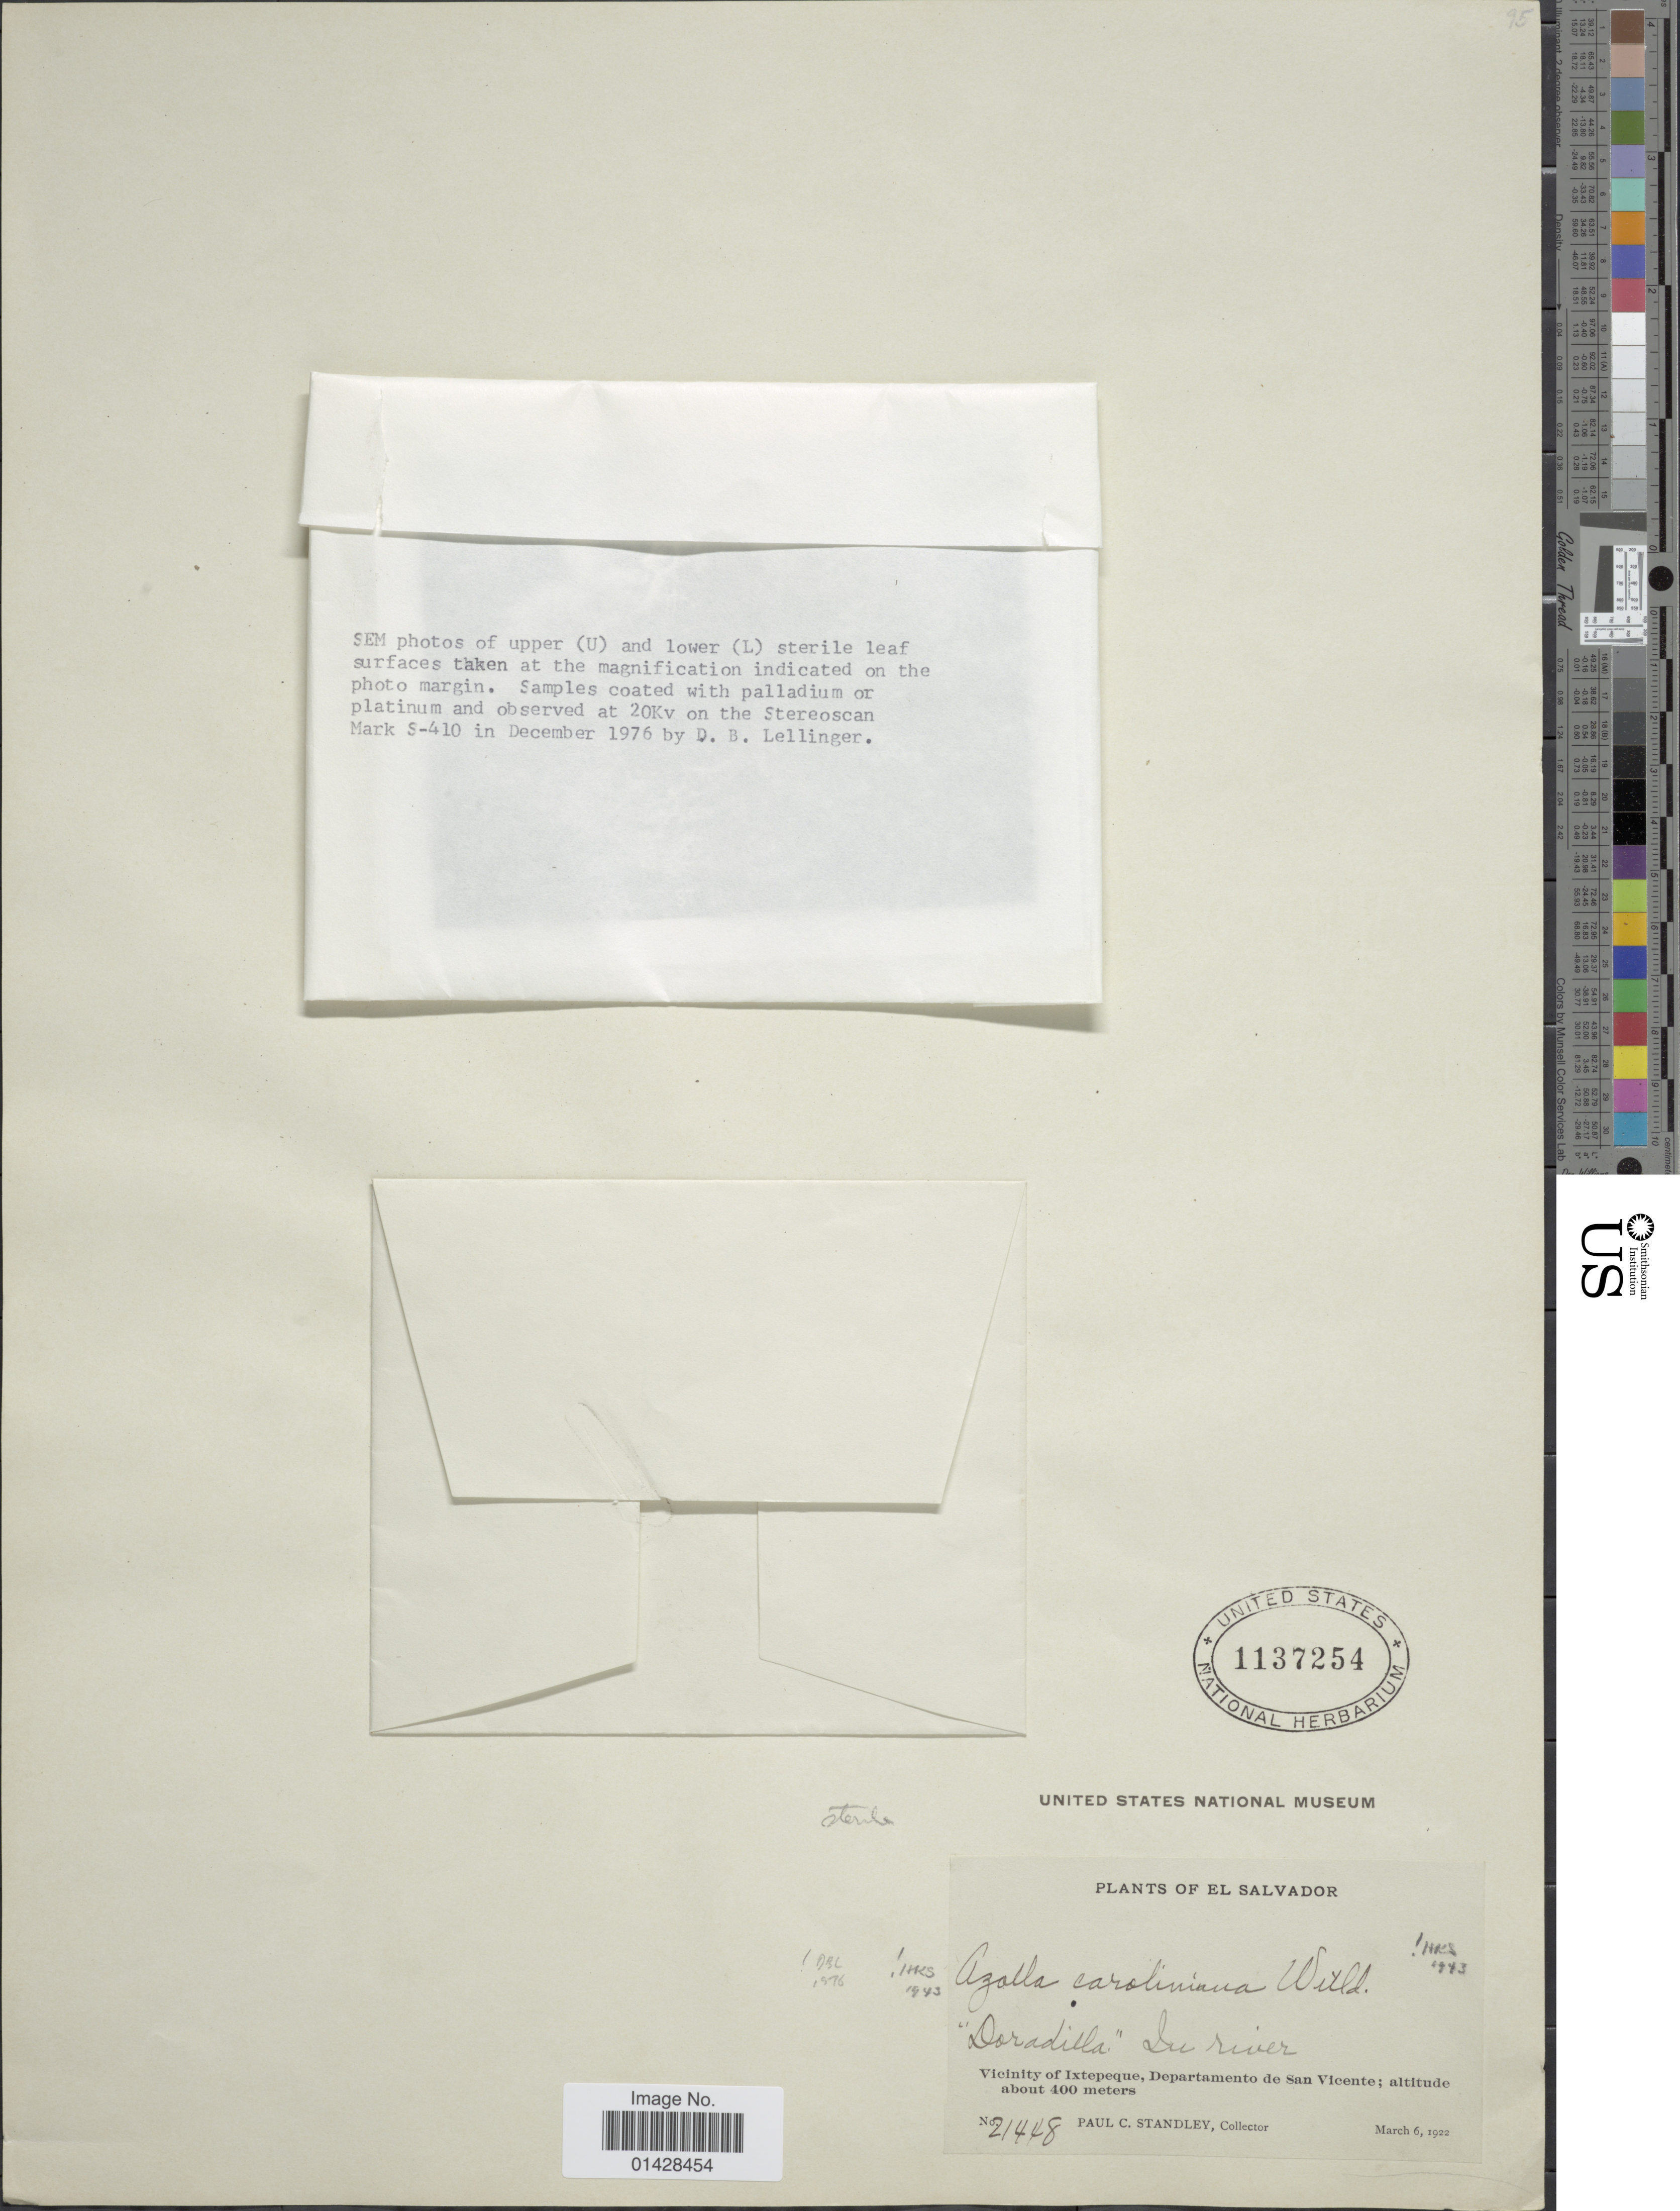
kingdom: Plantae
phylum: Tracheophyta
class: Polypodiopsida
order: Salviniales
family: Salviniaceae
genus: Azolla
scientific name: Azolla caroliniana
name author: Willd.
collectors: P. C. Standley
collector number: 21448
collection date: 1922-03-06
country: El Salvador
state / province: San Vincente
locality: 'Doradilla' In river, Vicinity of Ixtepeque, Departamento de San Vicente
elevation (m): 400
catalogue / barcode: US 1137254